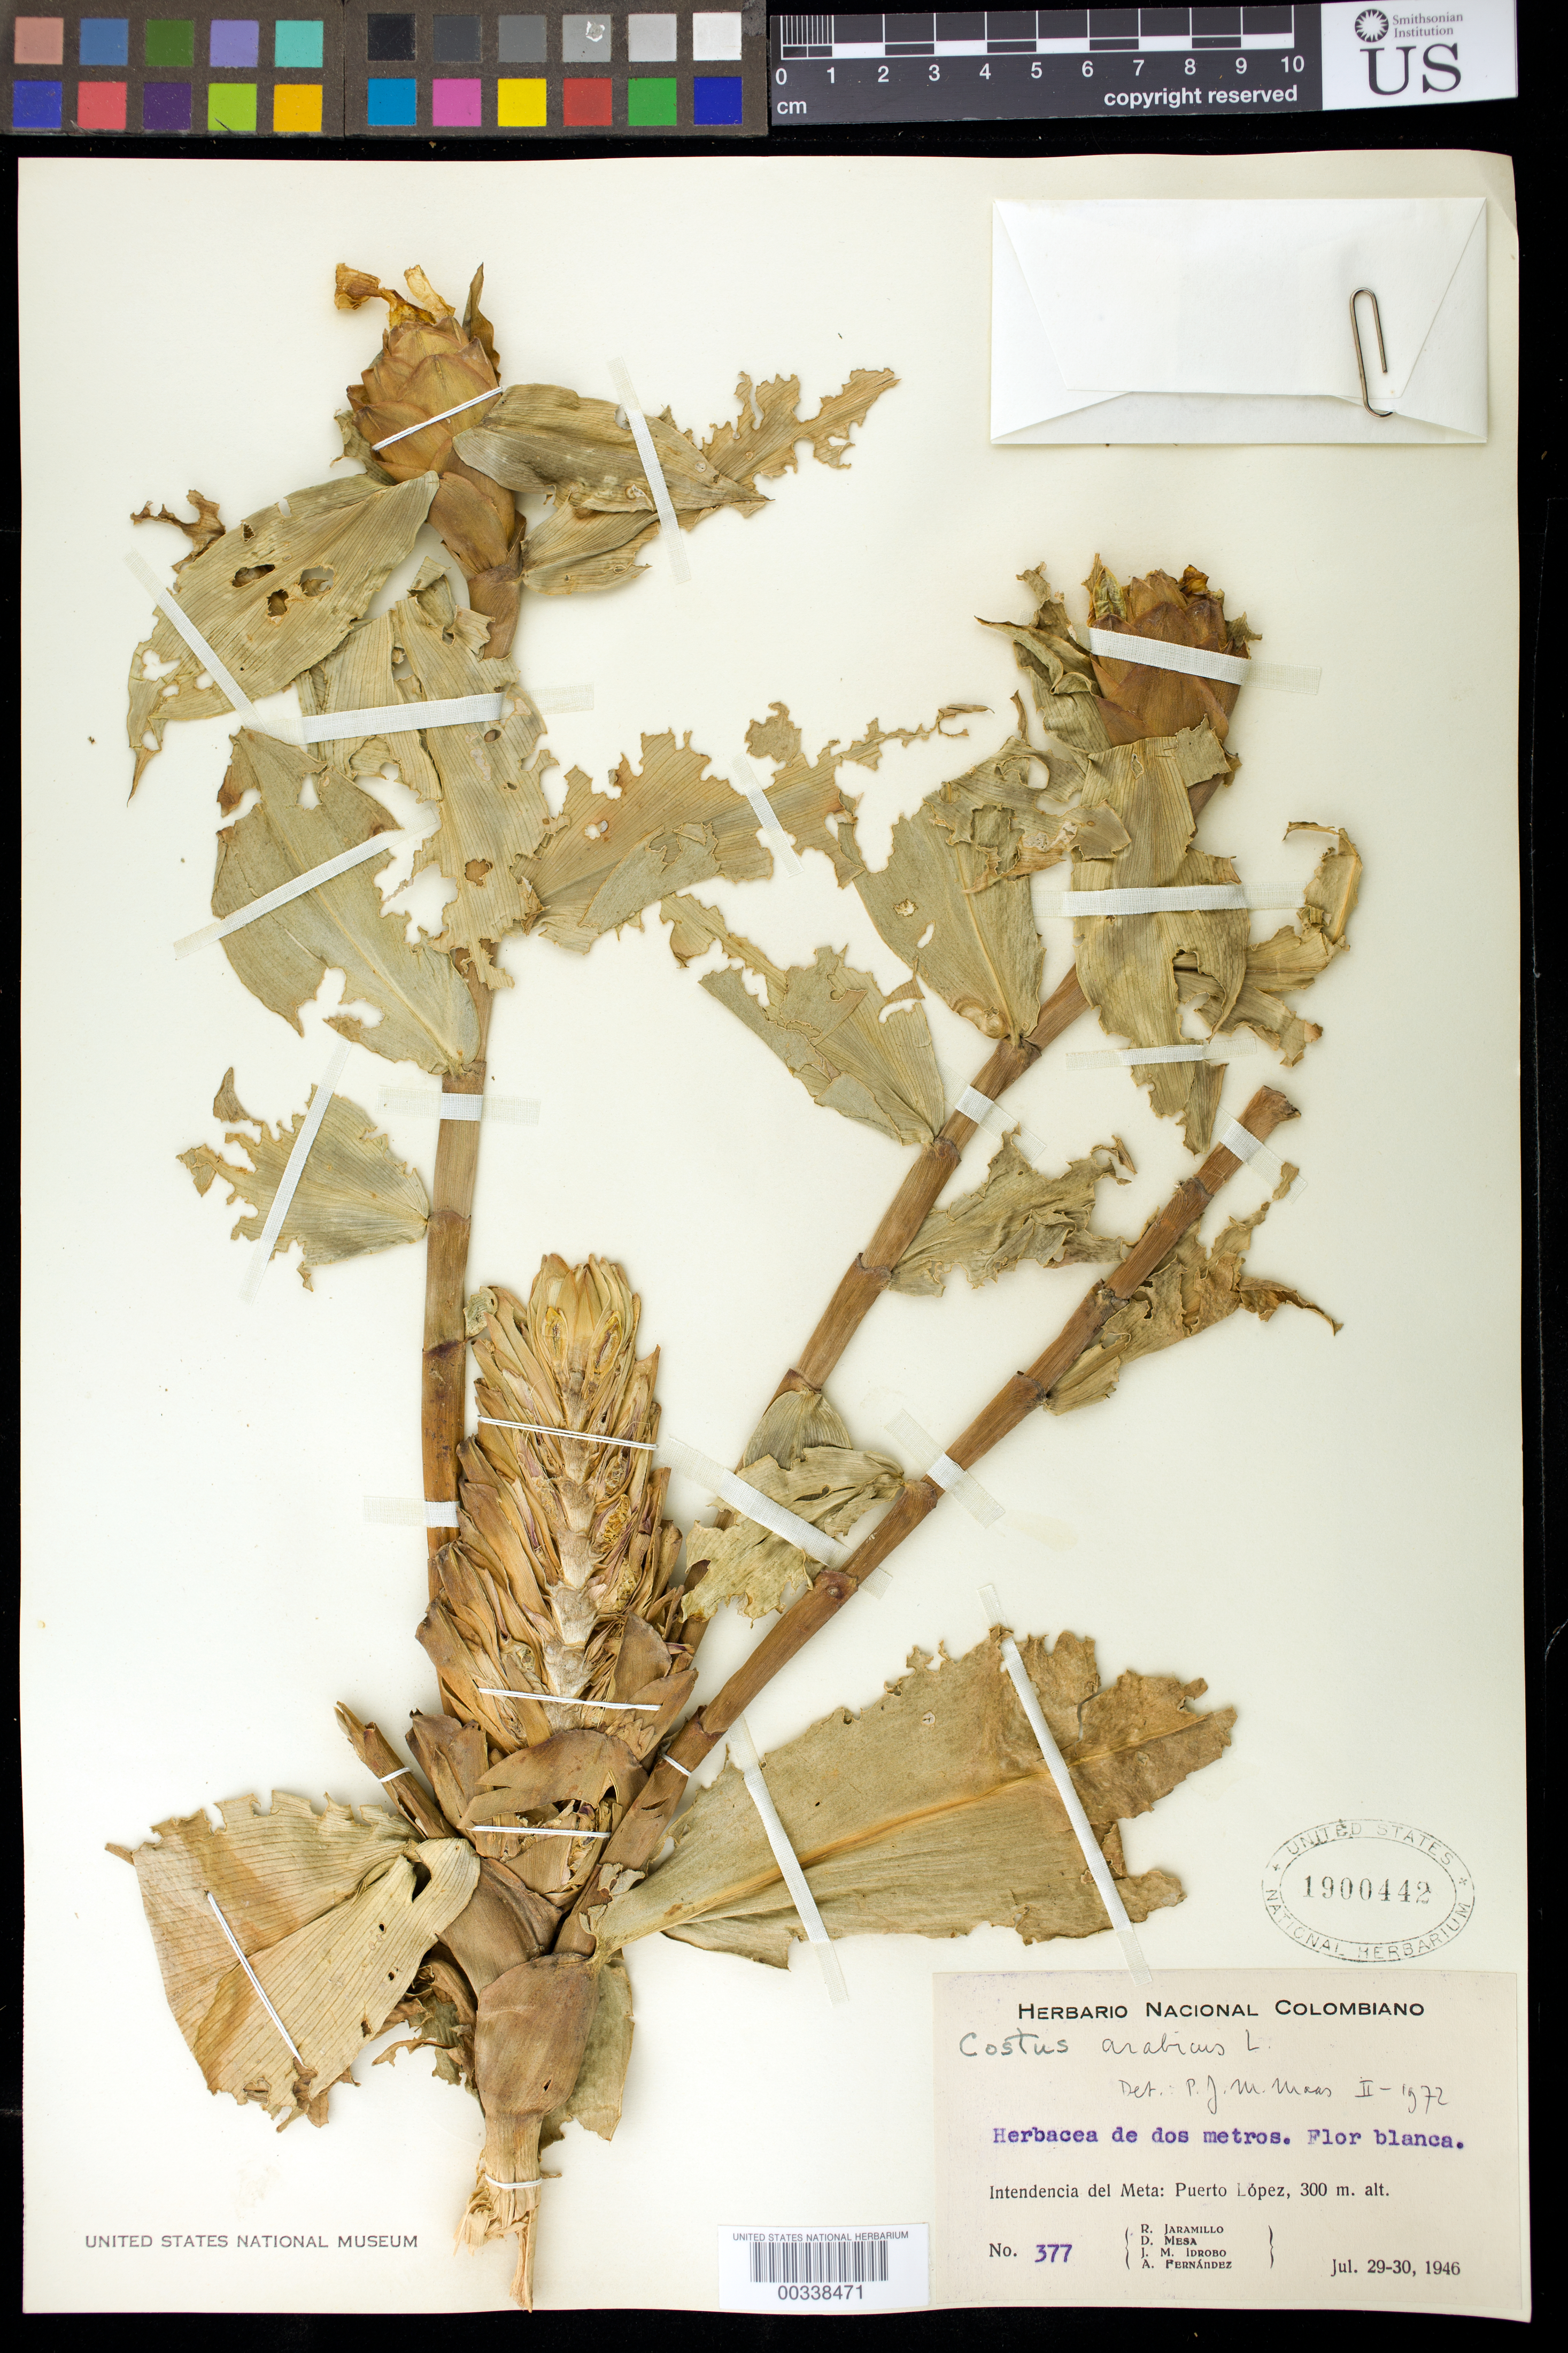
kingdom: Plantae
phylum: Tracheophyta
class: Liliopsida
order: Zingiberales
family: Costaceae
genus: Costus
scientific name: Costus arabicus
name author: L.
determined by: Maas, Paul J. M.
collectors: R. Jaramillo M., D. Mesa, J. M. Idrobo & Á. Fernández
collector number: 377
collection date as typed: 29 Jul 1946 to 30 Jul 1946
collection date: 1946-07-29/1946-07-30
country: Colombia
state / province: Meta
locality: Puerto Lopez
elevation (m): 300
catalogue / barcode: US 1900442